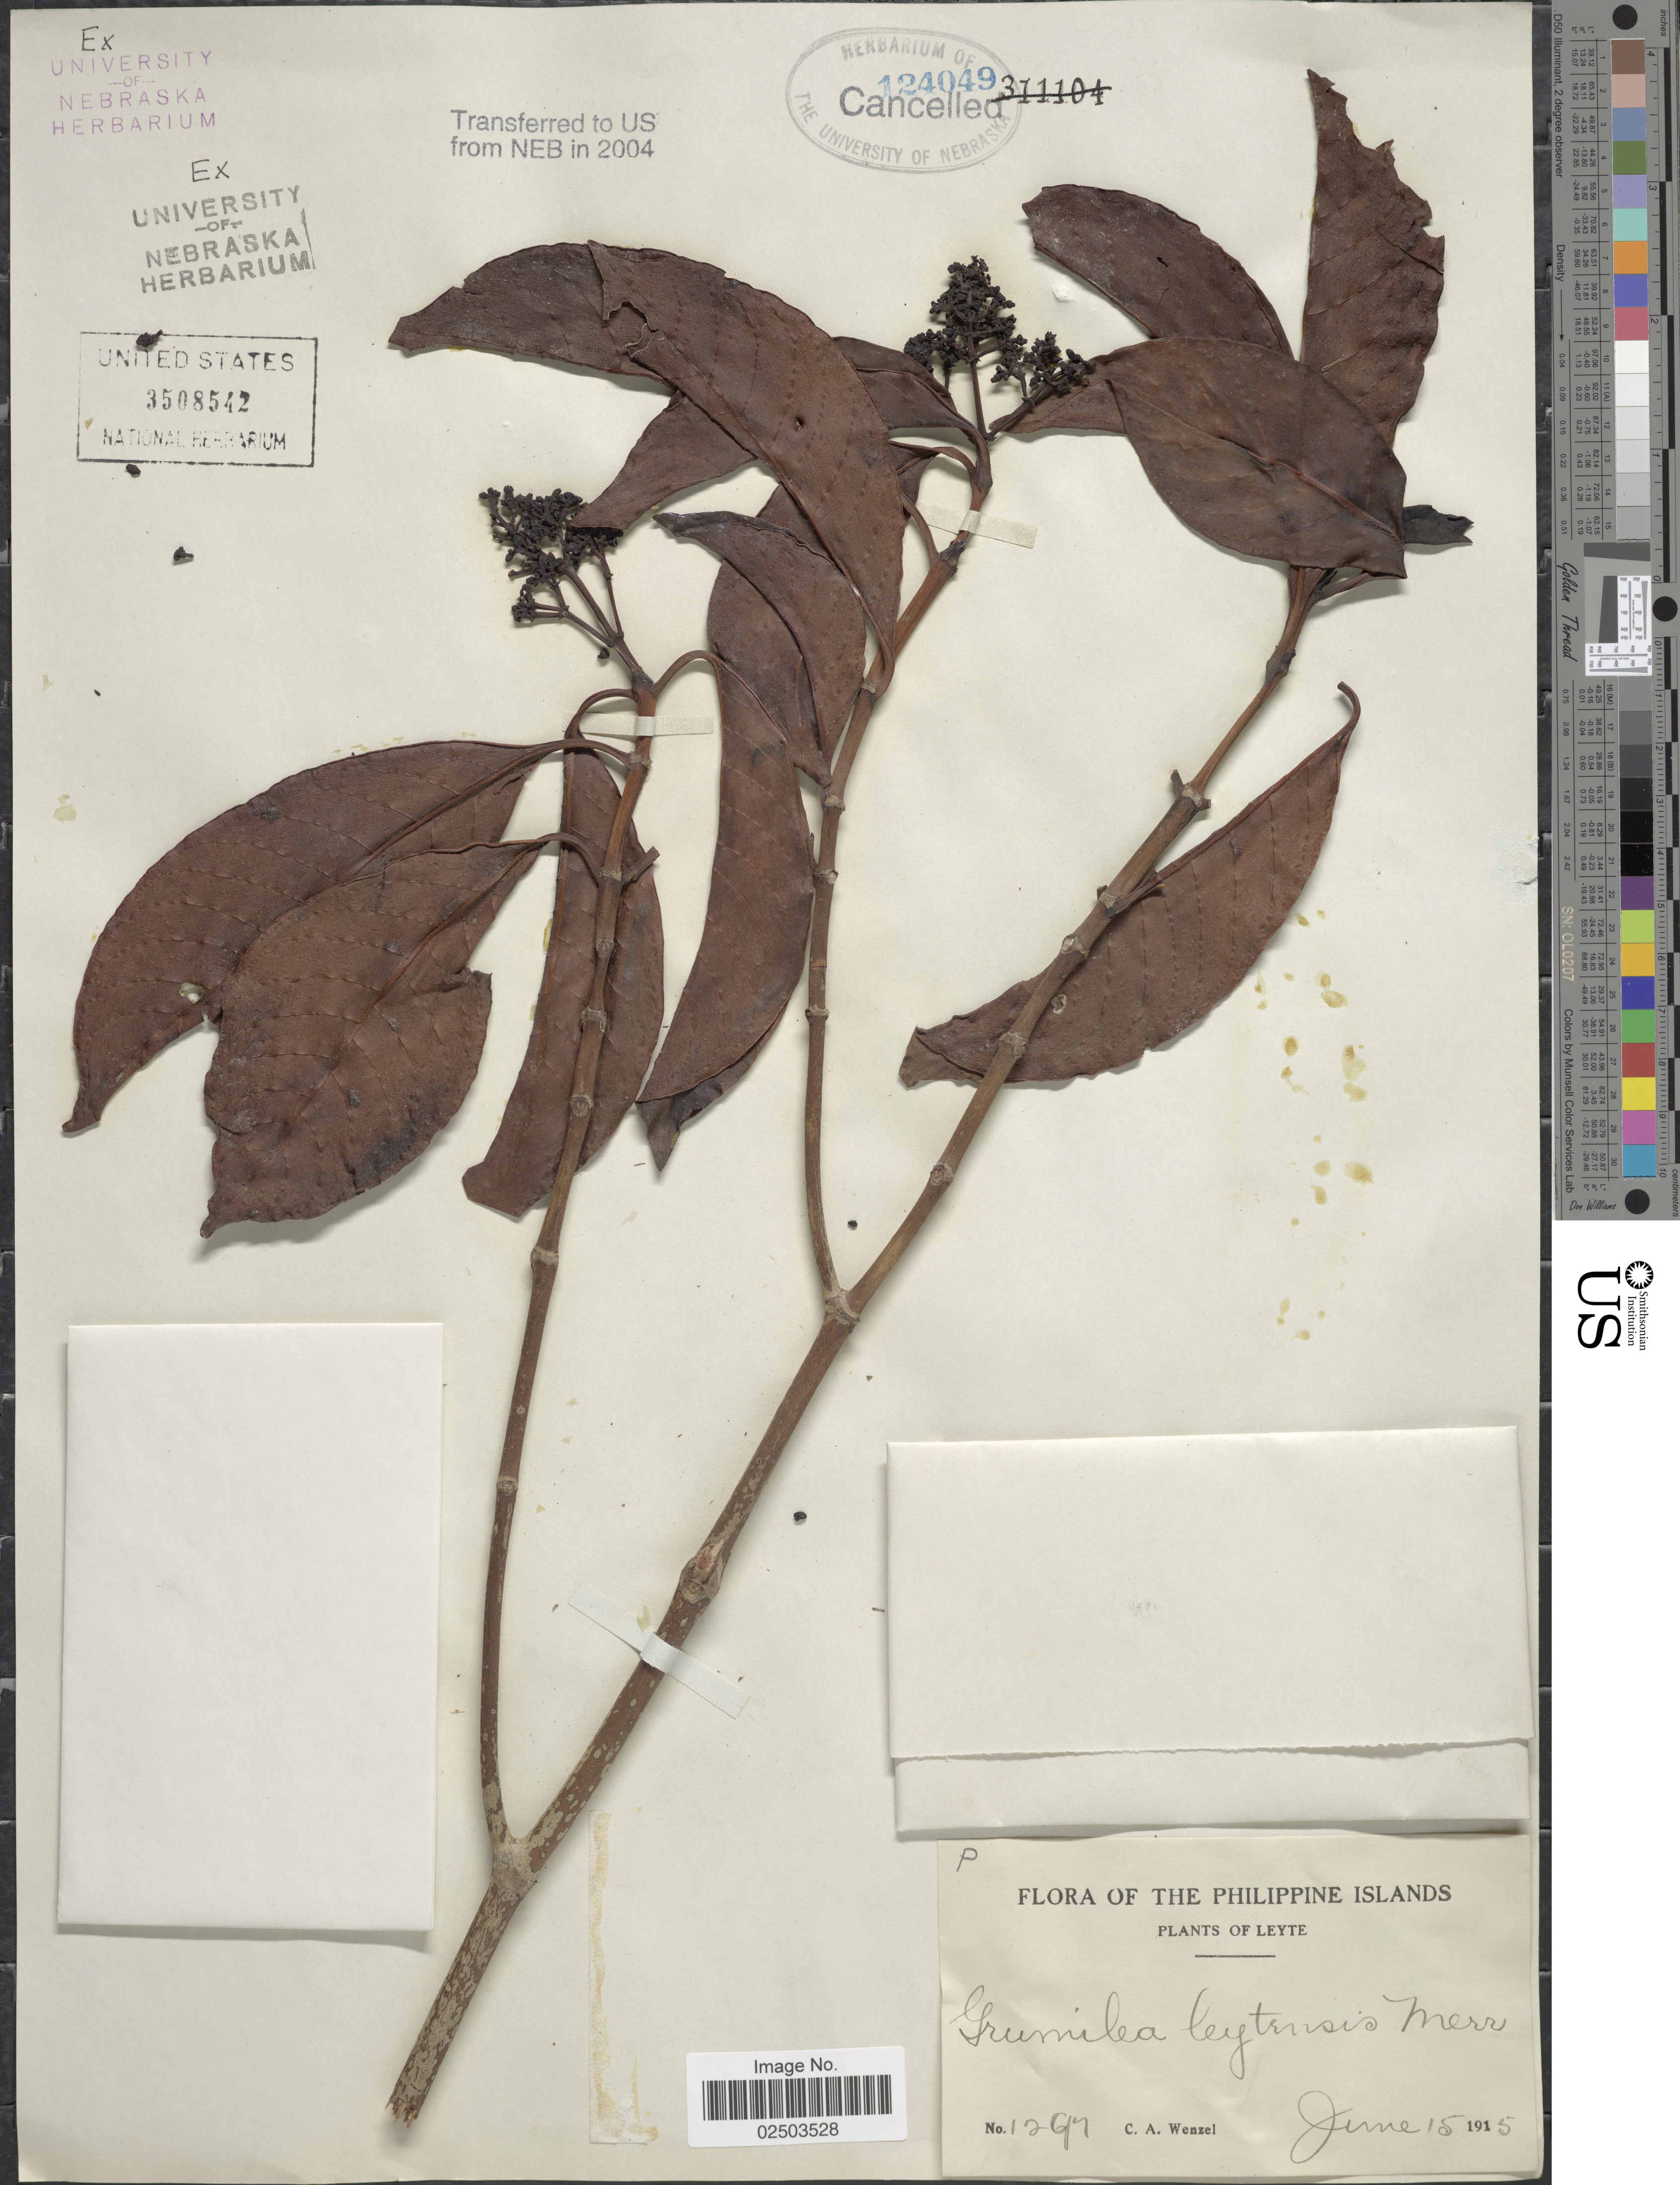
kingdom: Plantae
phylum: Tracheophyta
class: Magnoliopsida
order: Gentianales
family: Rubiaceae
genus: Canthium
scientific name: Canthium leytense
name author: (Merr.) Merr.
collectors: C. Wenzel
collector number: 1297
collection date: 1915-06-15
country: Philippines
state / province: Eastern Visayas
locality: Leyte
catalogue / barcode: US 3508542